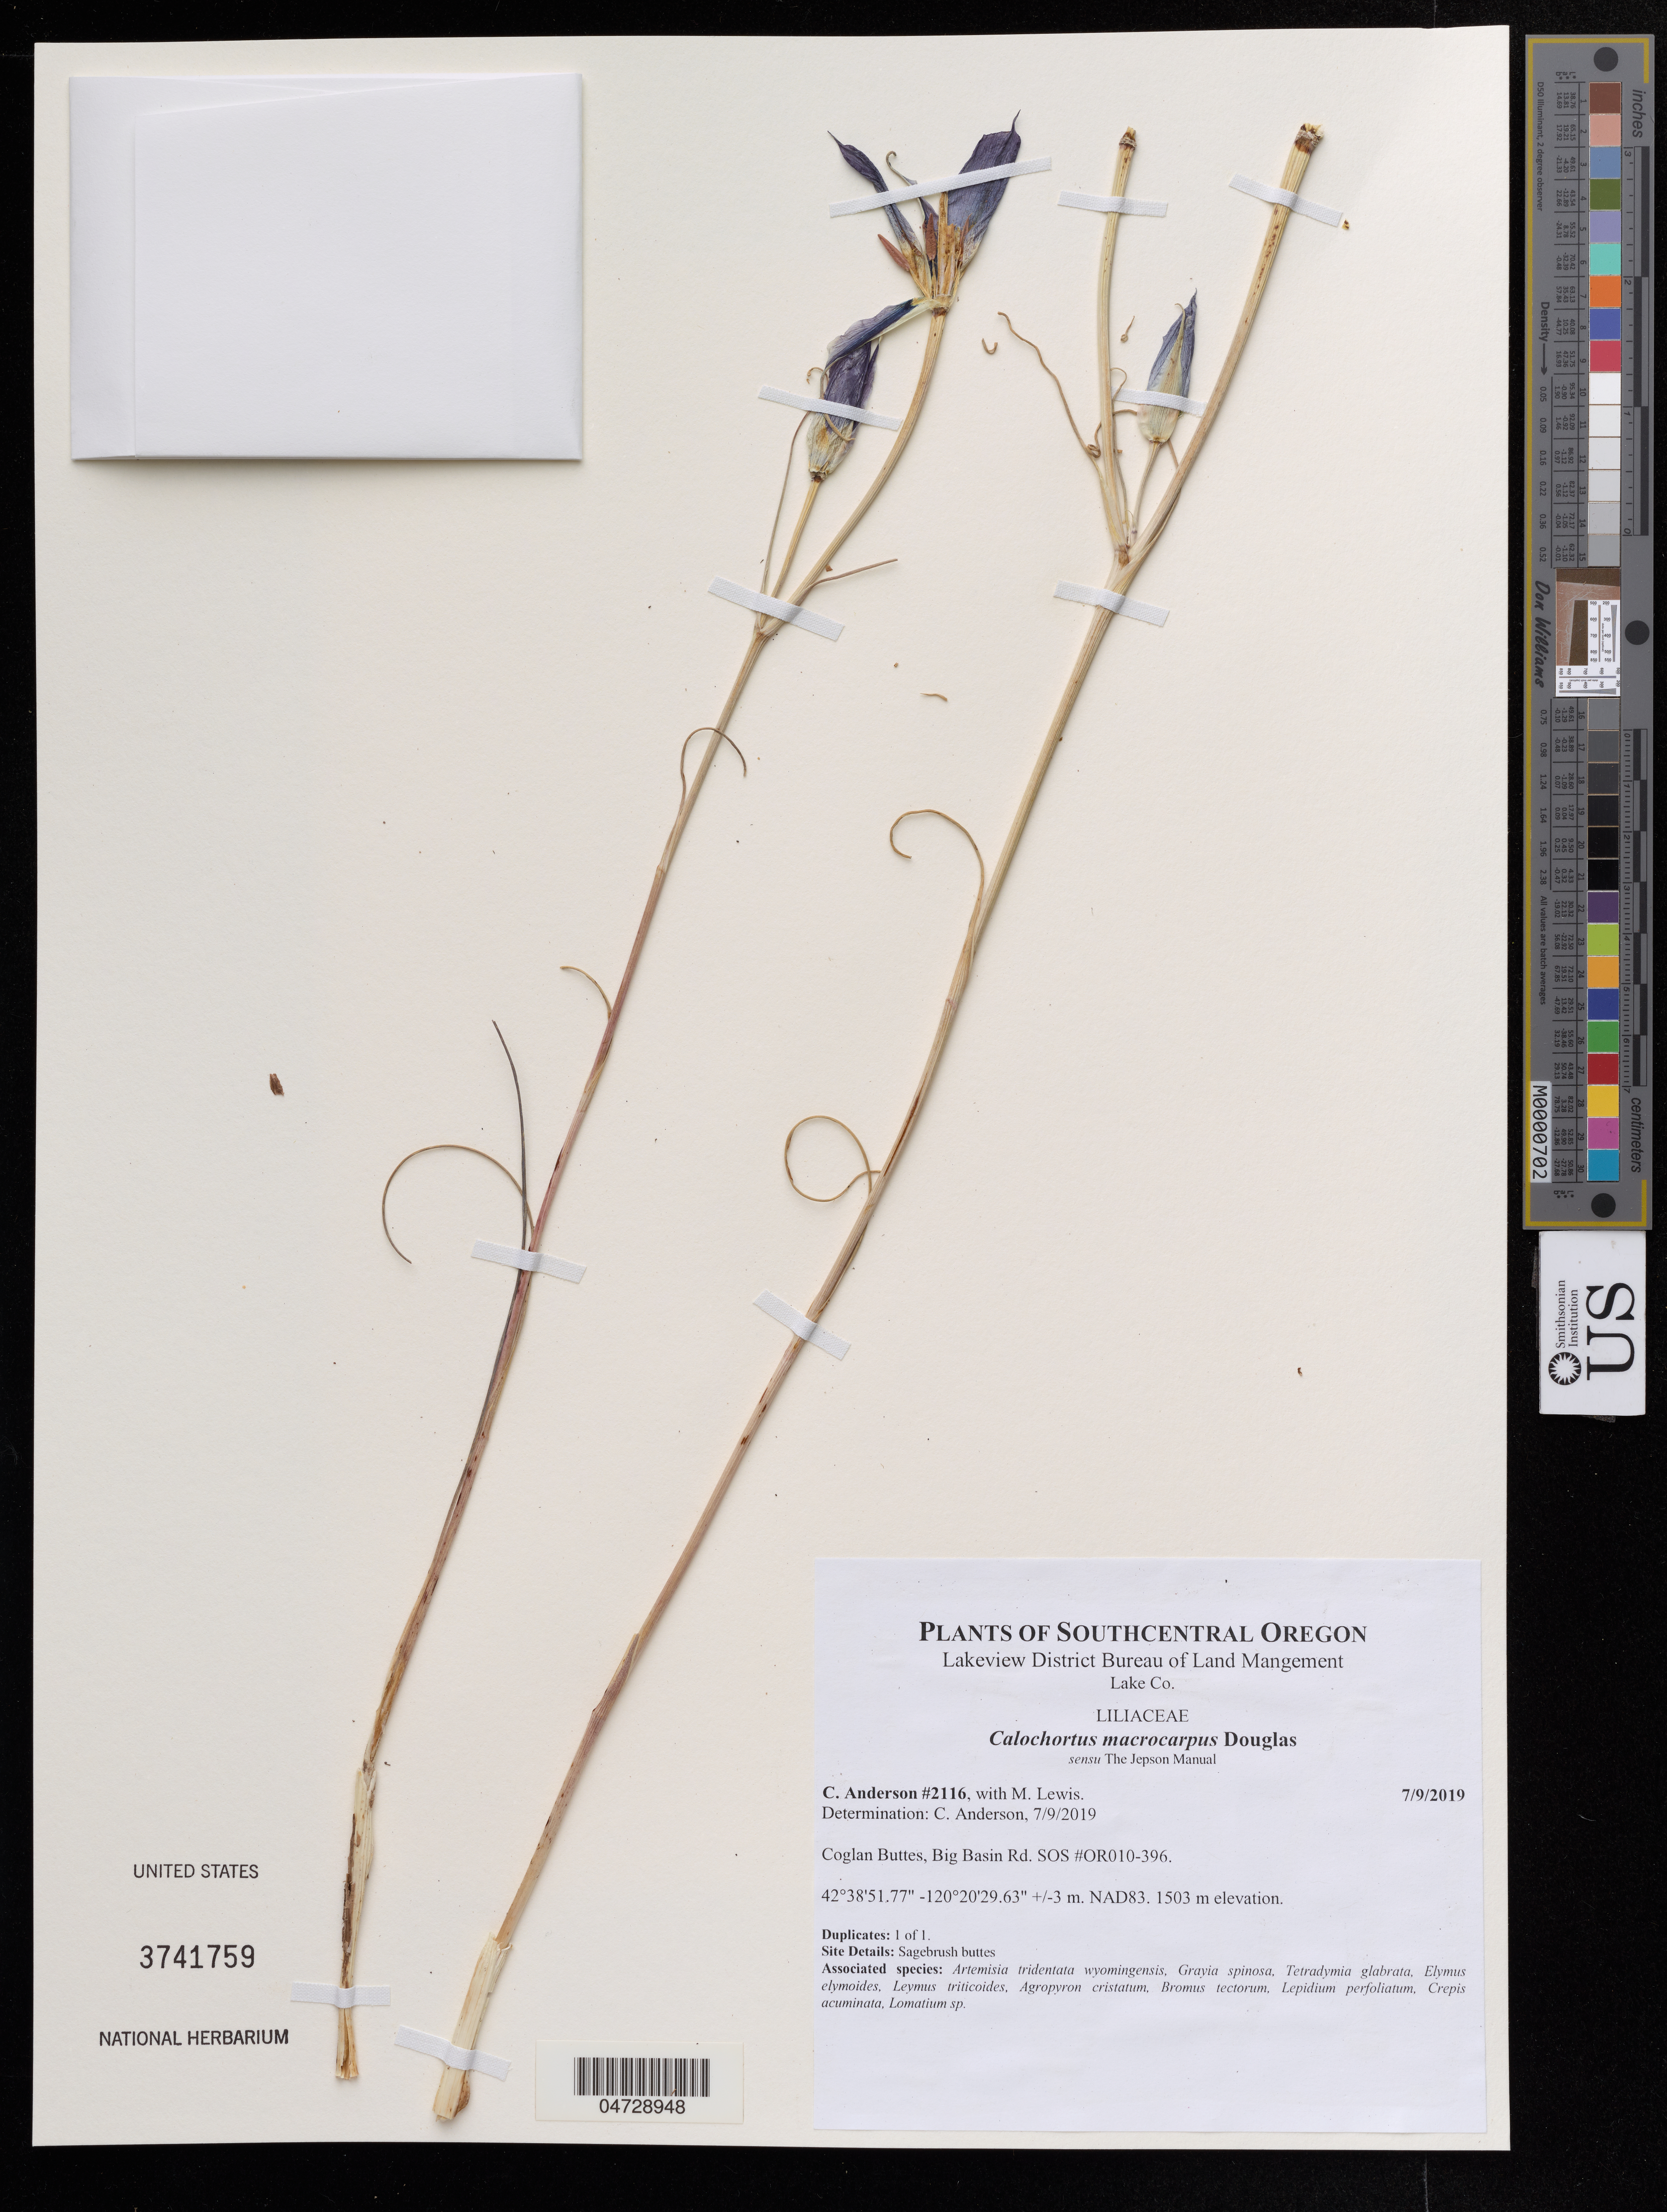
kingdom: Plantae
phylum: Tracheophyta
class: Liliopsida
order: Liliales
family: Liliaceae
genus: Calochortus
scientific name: Calochortus macrocarpus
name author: Douglas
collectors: C. Anderson & M. Lewis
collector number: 2116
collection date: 2019-09-07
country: United States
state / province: Oregon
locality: Lakeview District Bureau of Land Management, Lake Co., Coglan Buttes, Big Basin Rd.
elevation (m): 1503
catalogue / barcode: US 3741759